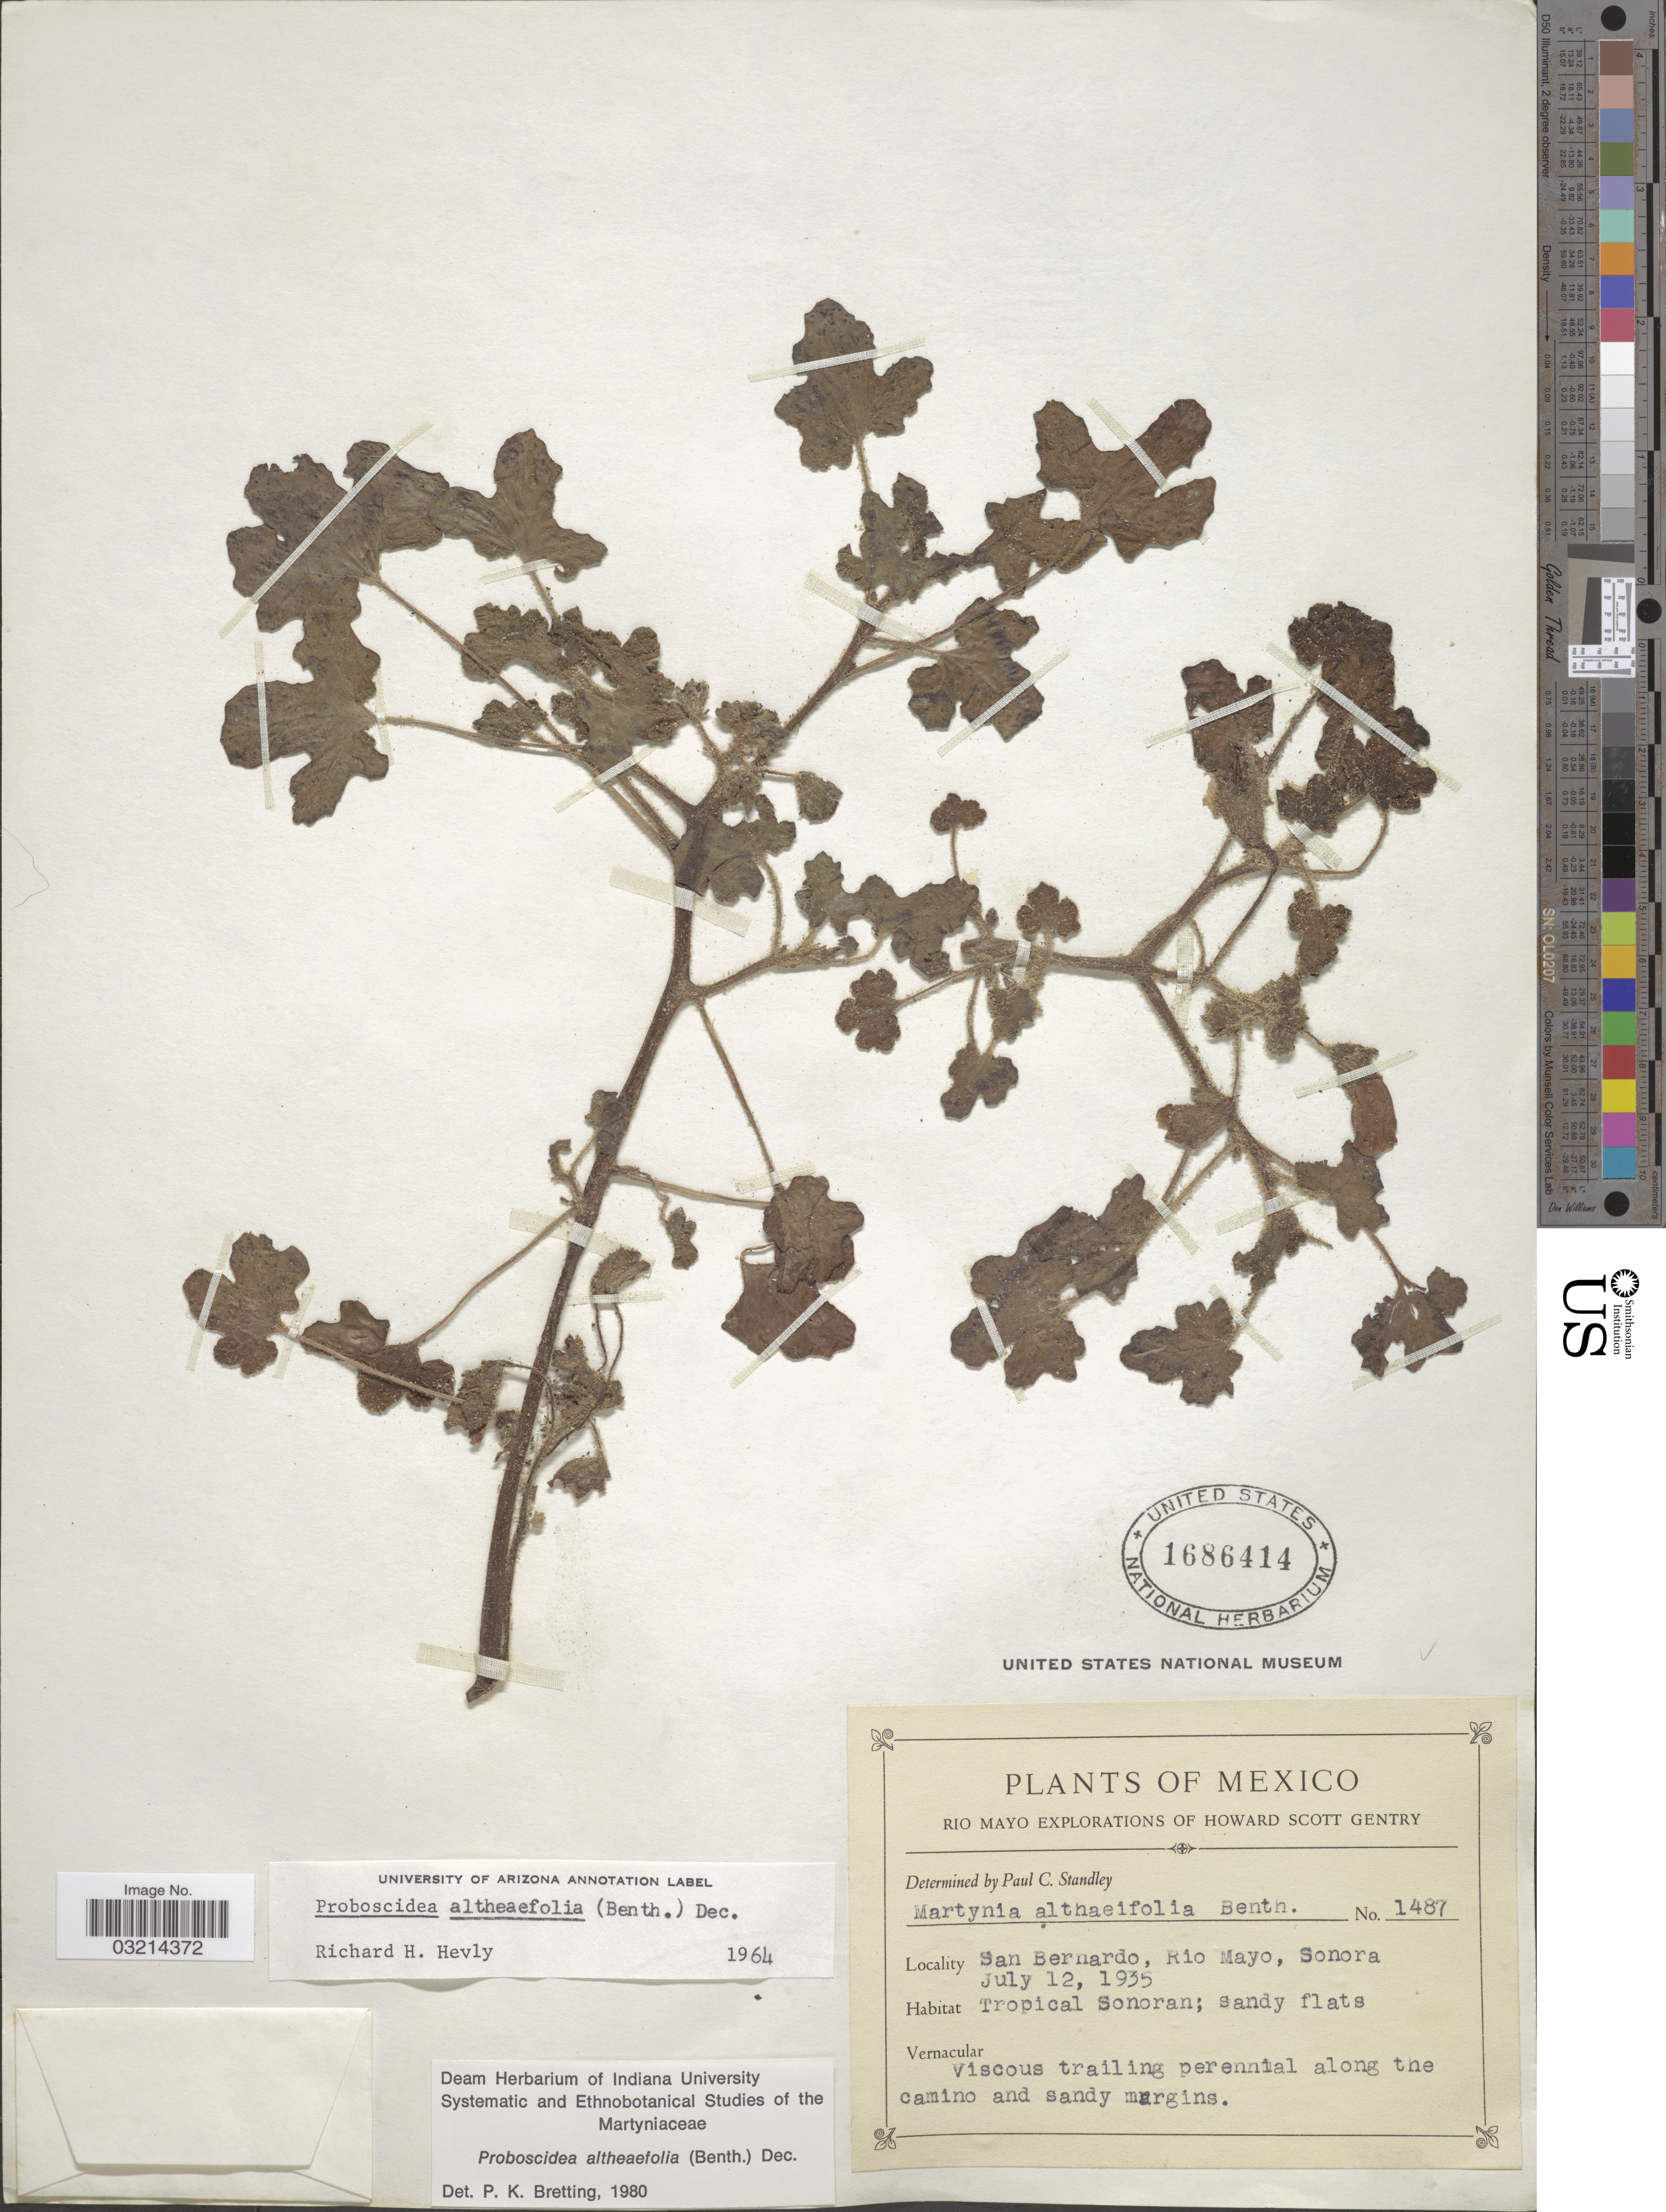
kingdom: Plantae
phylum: Tracheophyta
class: Magnoliopsida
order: Lamiales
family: Martyniaceae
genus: Proboscidea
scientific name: Proboscidea althaeifolia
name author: (Benth.) Decne.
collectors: H. S. Gentry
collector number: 1487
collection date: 1935-07-12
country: Mexico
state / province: Sonora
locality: San Bernardo, Rio Mayo. Tropical Sonoran.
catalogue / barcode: US 1686414